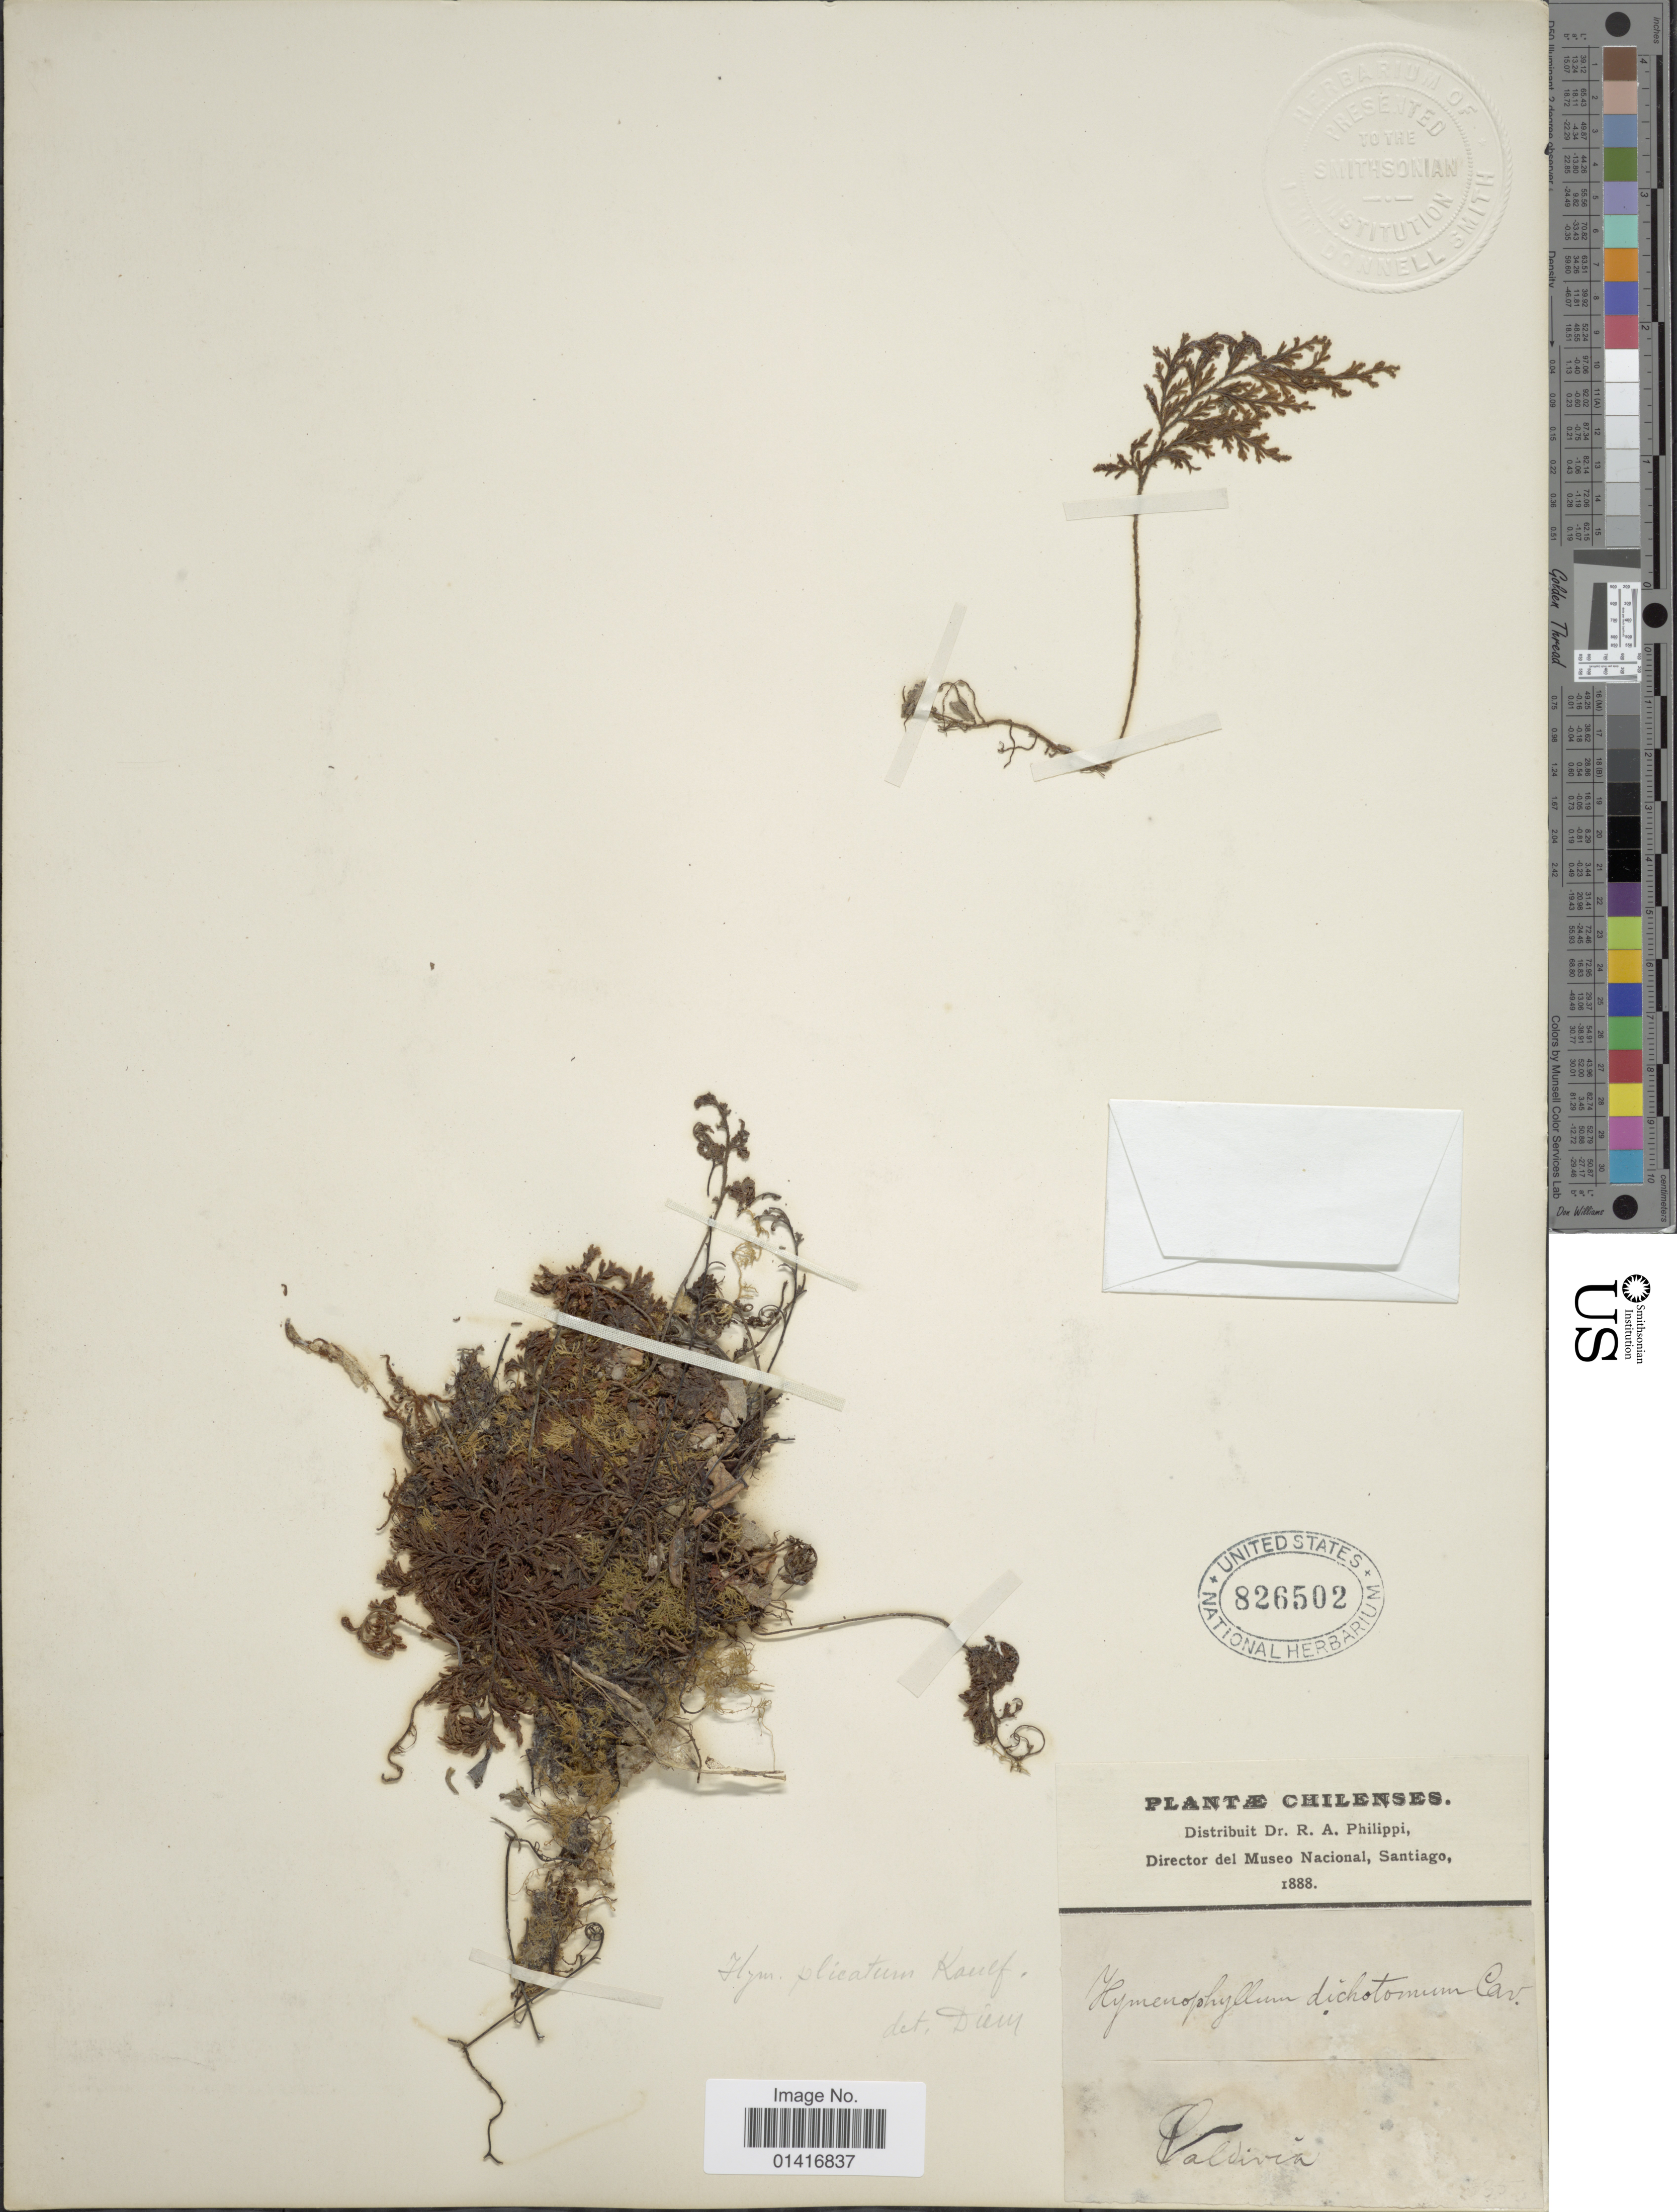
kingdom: Plantae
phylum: Tracheophyta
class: Polypodiopsida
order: Hymenophyllales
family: Hymenophyllaceae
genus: Hymenophyllum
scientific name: Hymenophyllum plicatum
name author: Kaulf.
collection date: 1888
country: Chile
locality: Valdivia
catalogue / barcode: US 826502